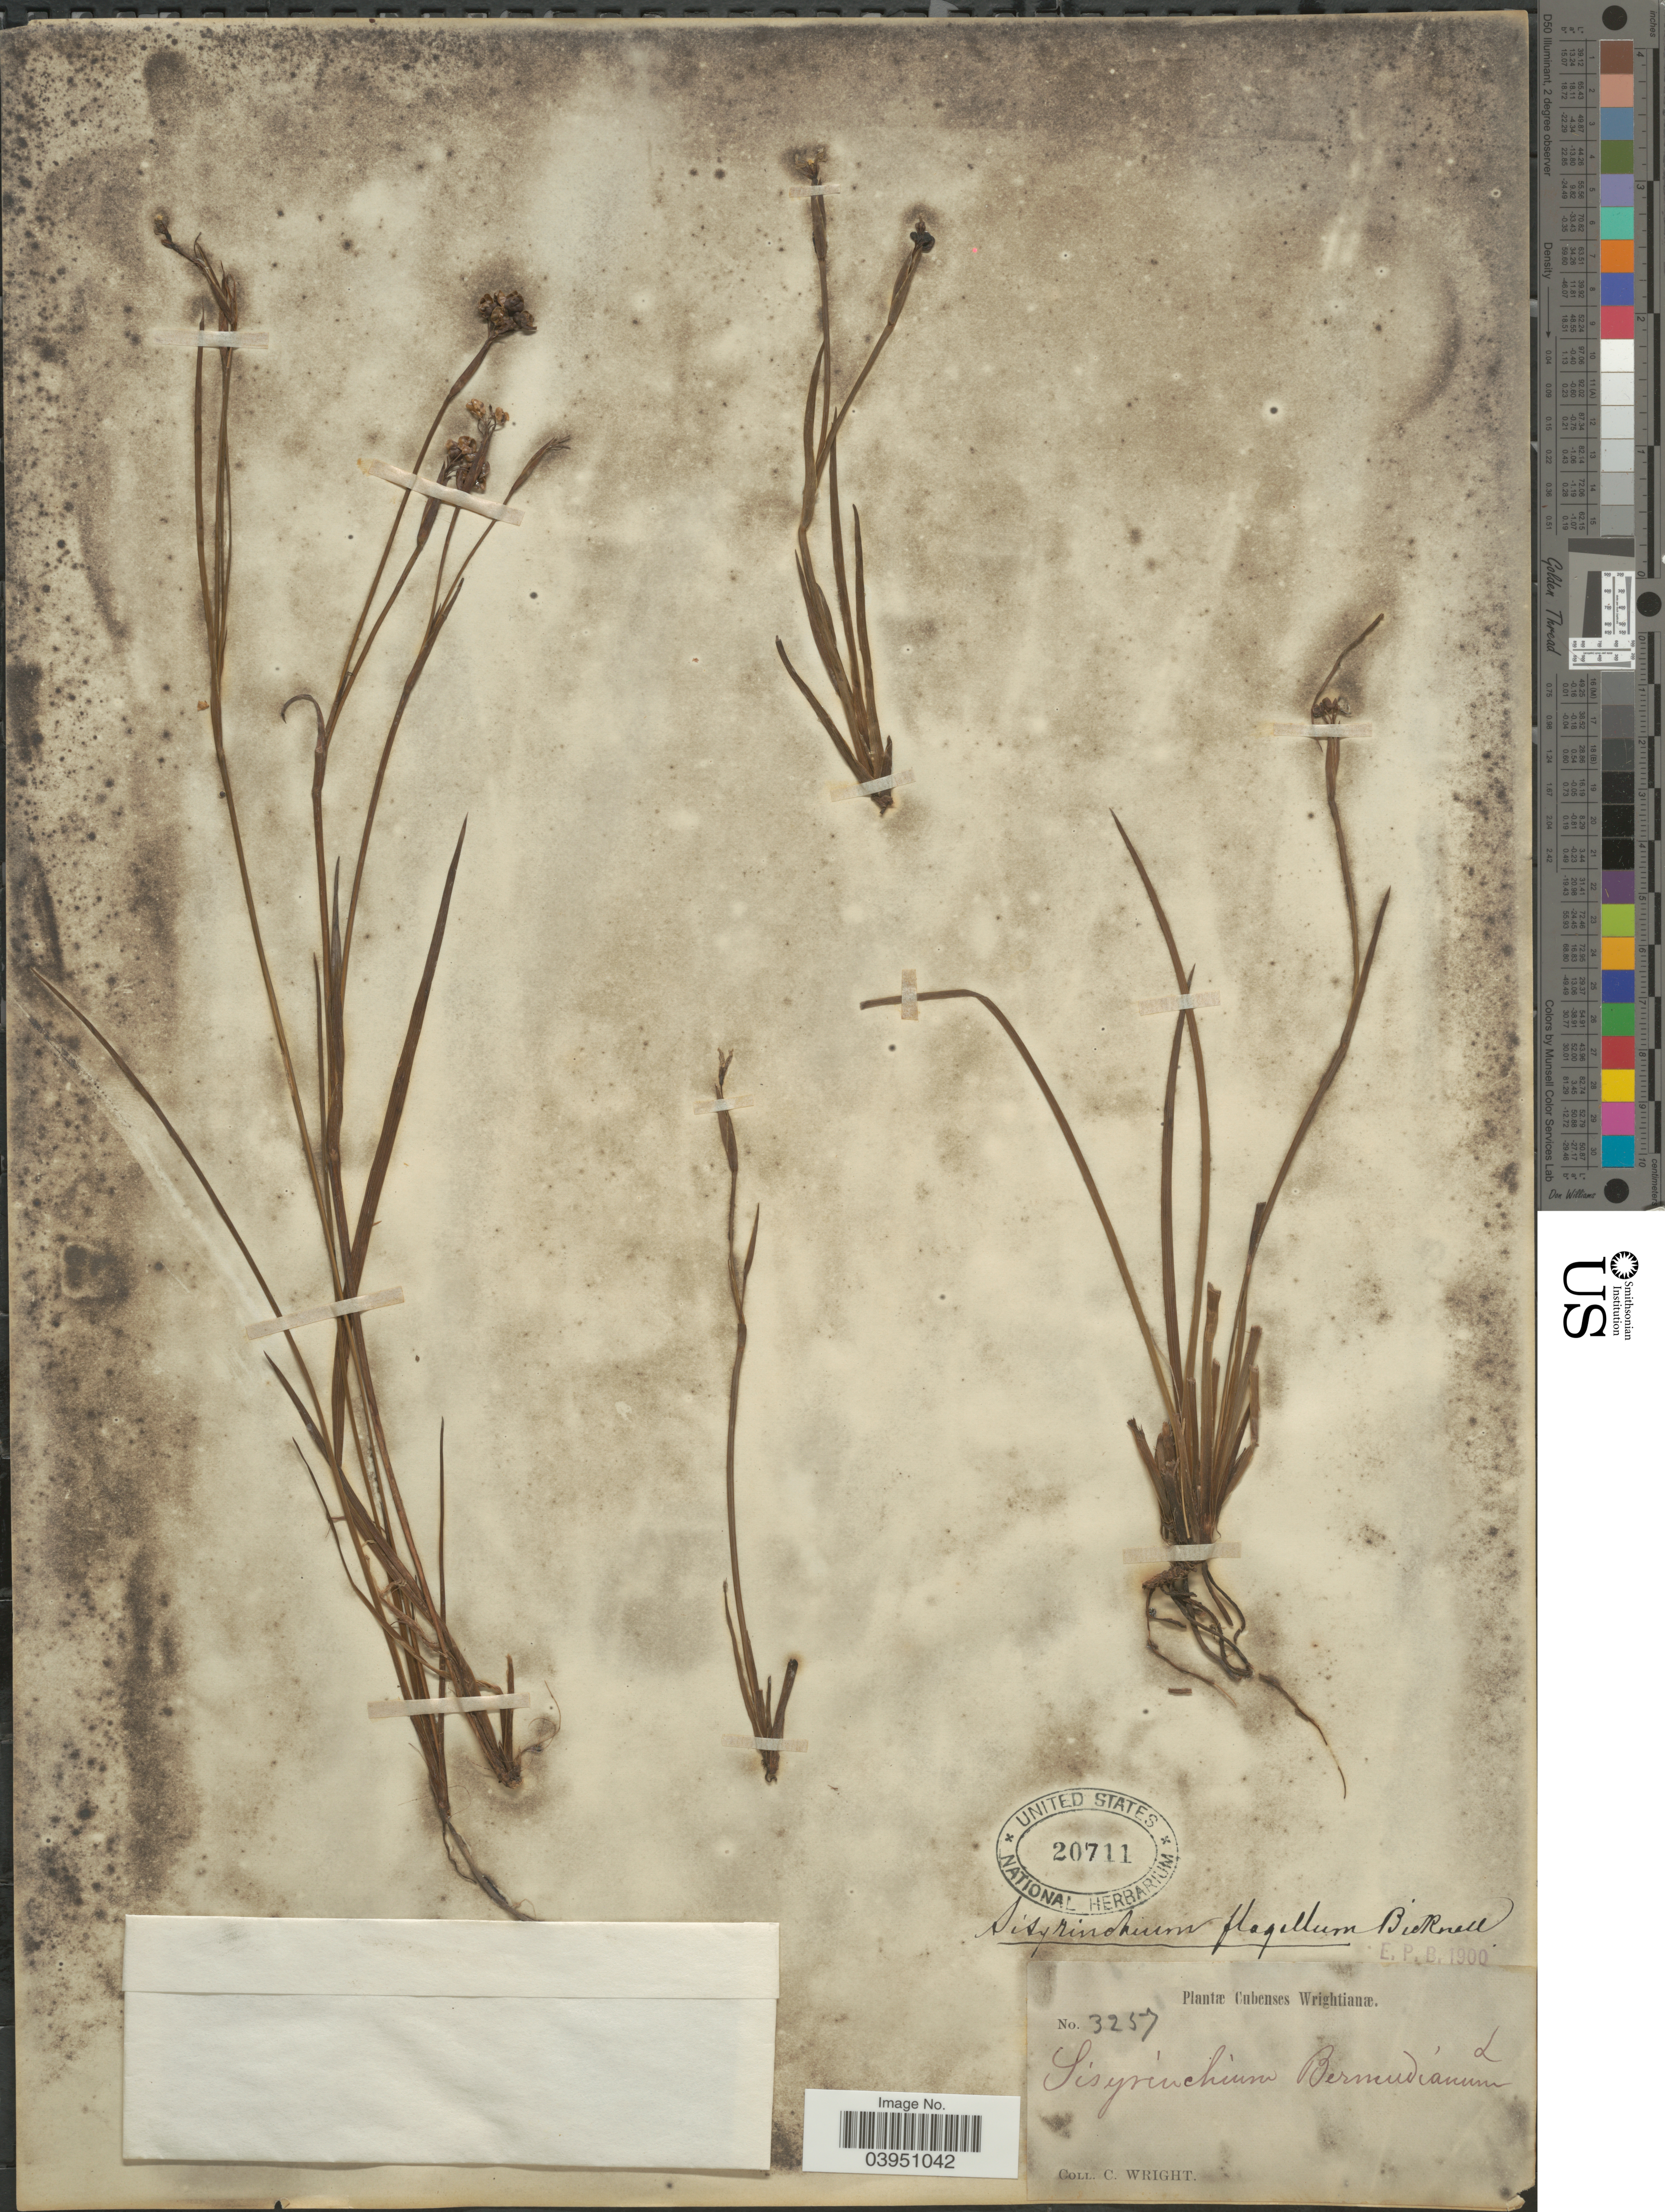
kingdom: Plantae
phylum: Tracheophyta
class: Liliopsida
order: Asparagales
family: Iridaceae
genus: Sisyrinchium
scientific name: Sisyrinchium flagellum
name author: E.P. Bicknell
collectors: C. Wright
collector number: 3257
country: Cuba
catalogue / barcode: US 20711